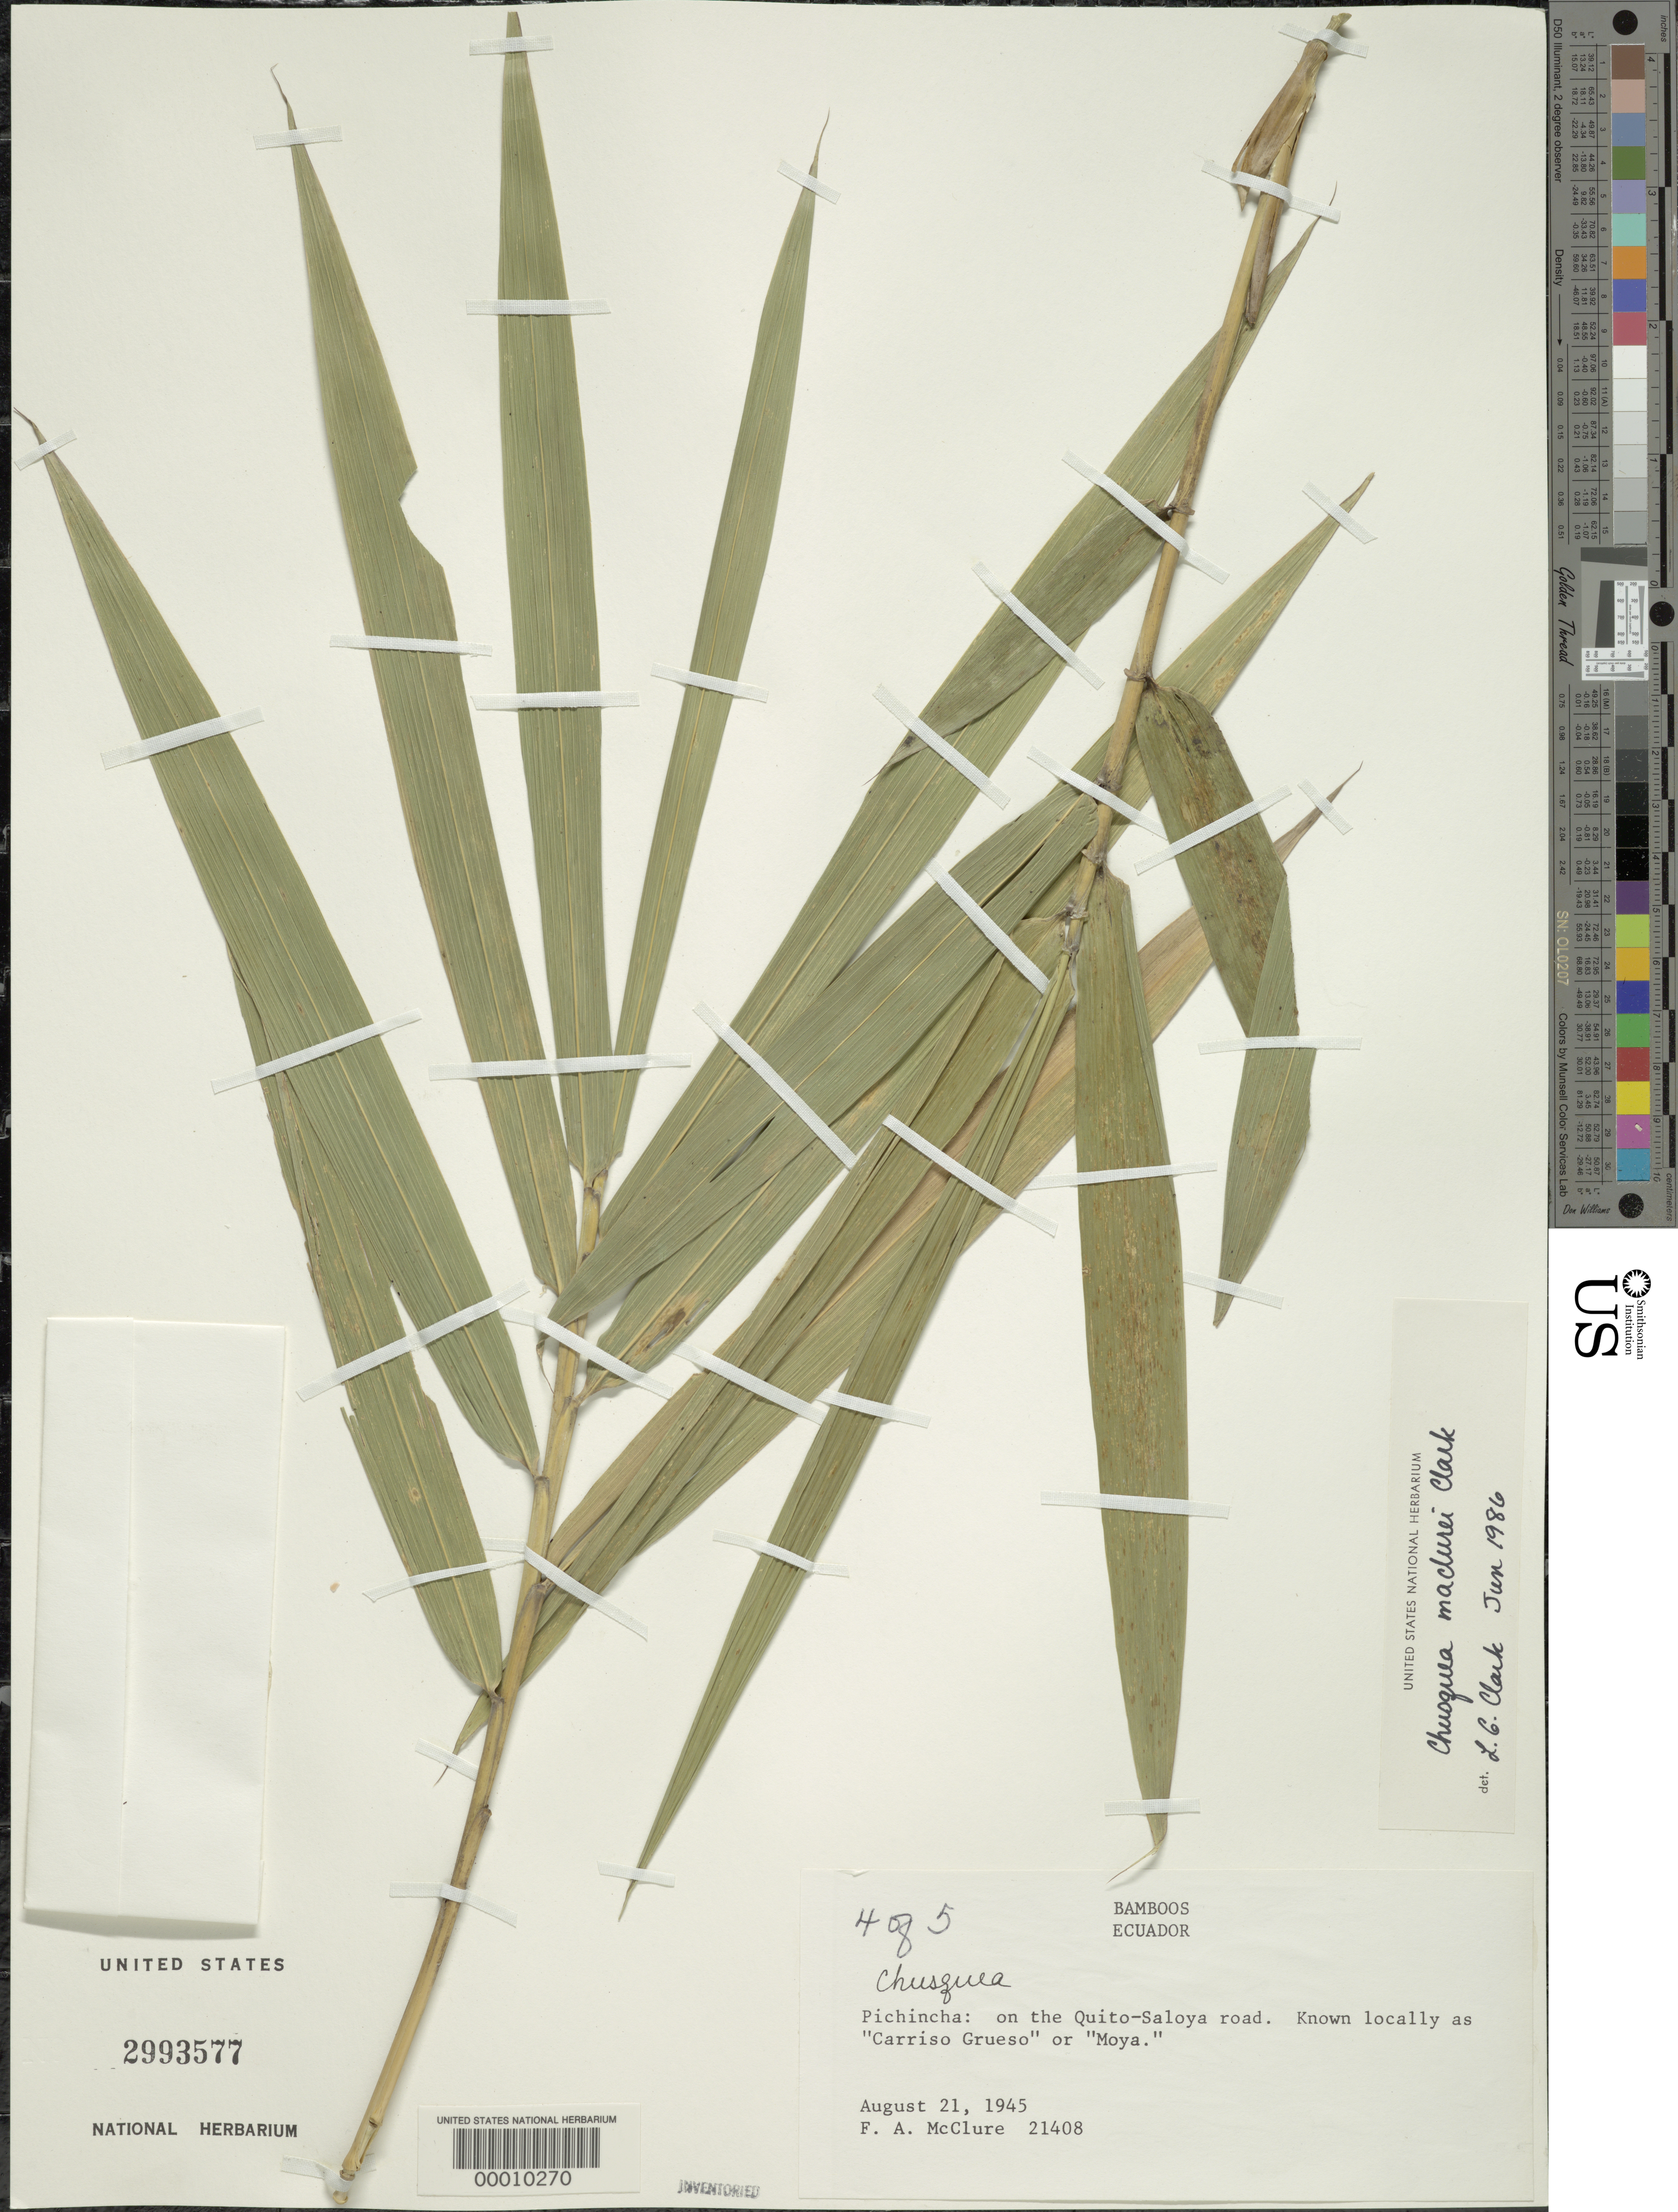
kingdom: Plantae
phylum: Tracheophyta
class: Liliopsida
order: Poales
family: Poaceae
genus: Chusquea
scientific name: Chusquea maclurei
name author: L.G. Clark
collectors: F. A. McClure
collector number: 21408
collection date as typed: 21 Aug 1945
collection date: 1945-08-21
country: Ecuador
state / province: Pichincha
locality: Quito-saloya road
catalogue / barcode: US 2993577